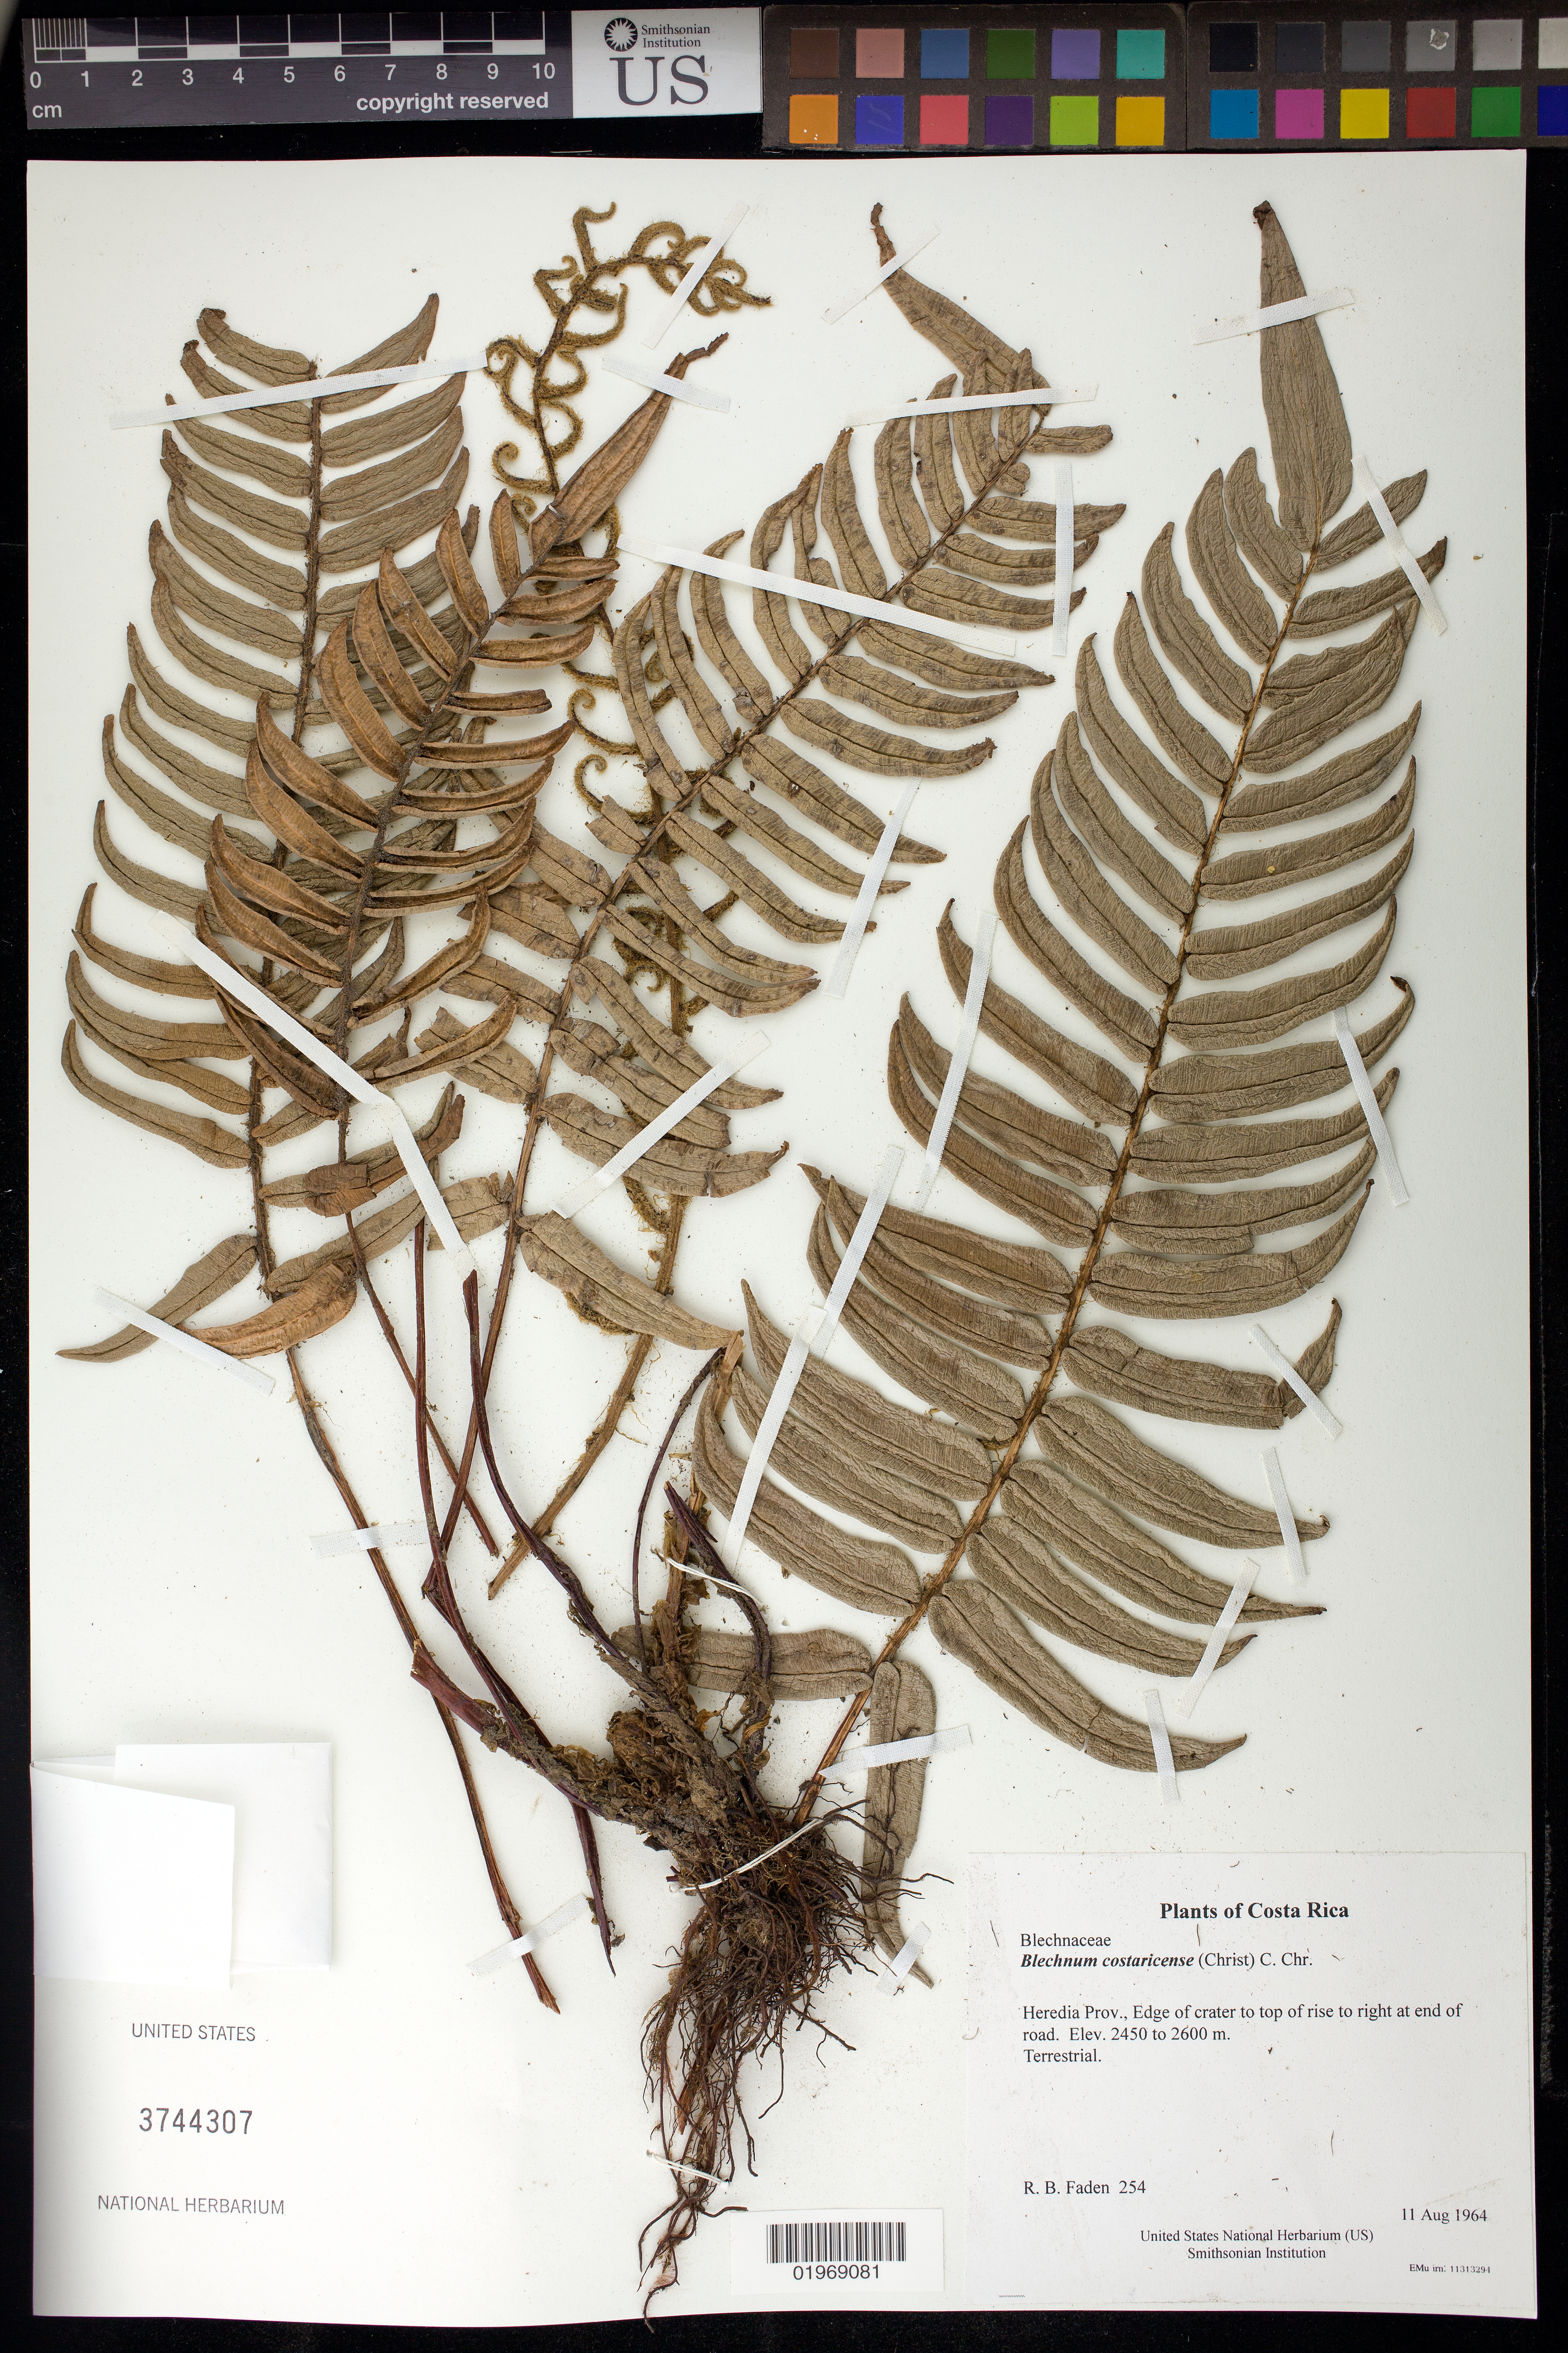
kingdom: Plantae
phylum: Tracheophyta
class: Polypodiopsida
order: Polypodiales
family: Blechnaceae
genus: Blechnum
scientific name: Blechnum costaricense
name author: (Christ) C. Chr.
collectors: R. B. Faden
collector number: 254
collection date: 1964-08-11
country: Costa Rica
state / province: Heredia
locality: Edge of crater to top of rise to right at end of road.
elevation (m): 2450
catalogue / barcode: US 3744307